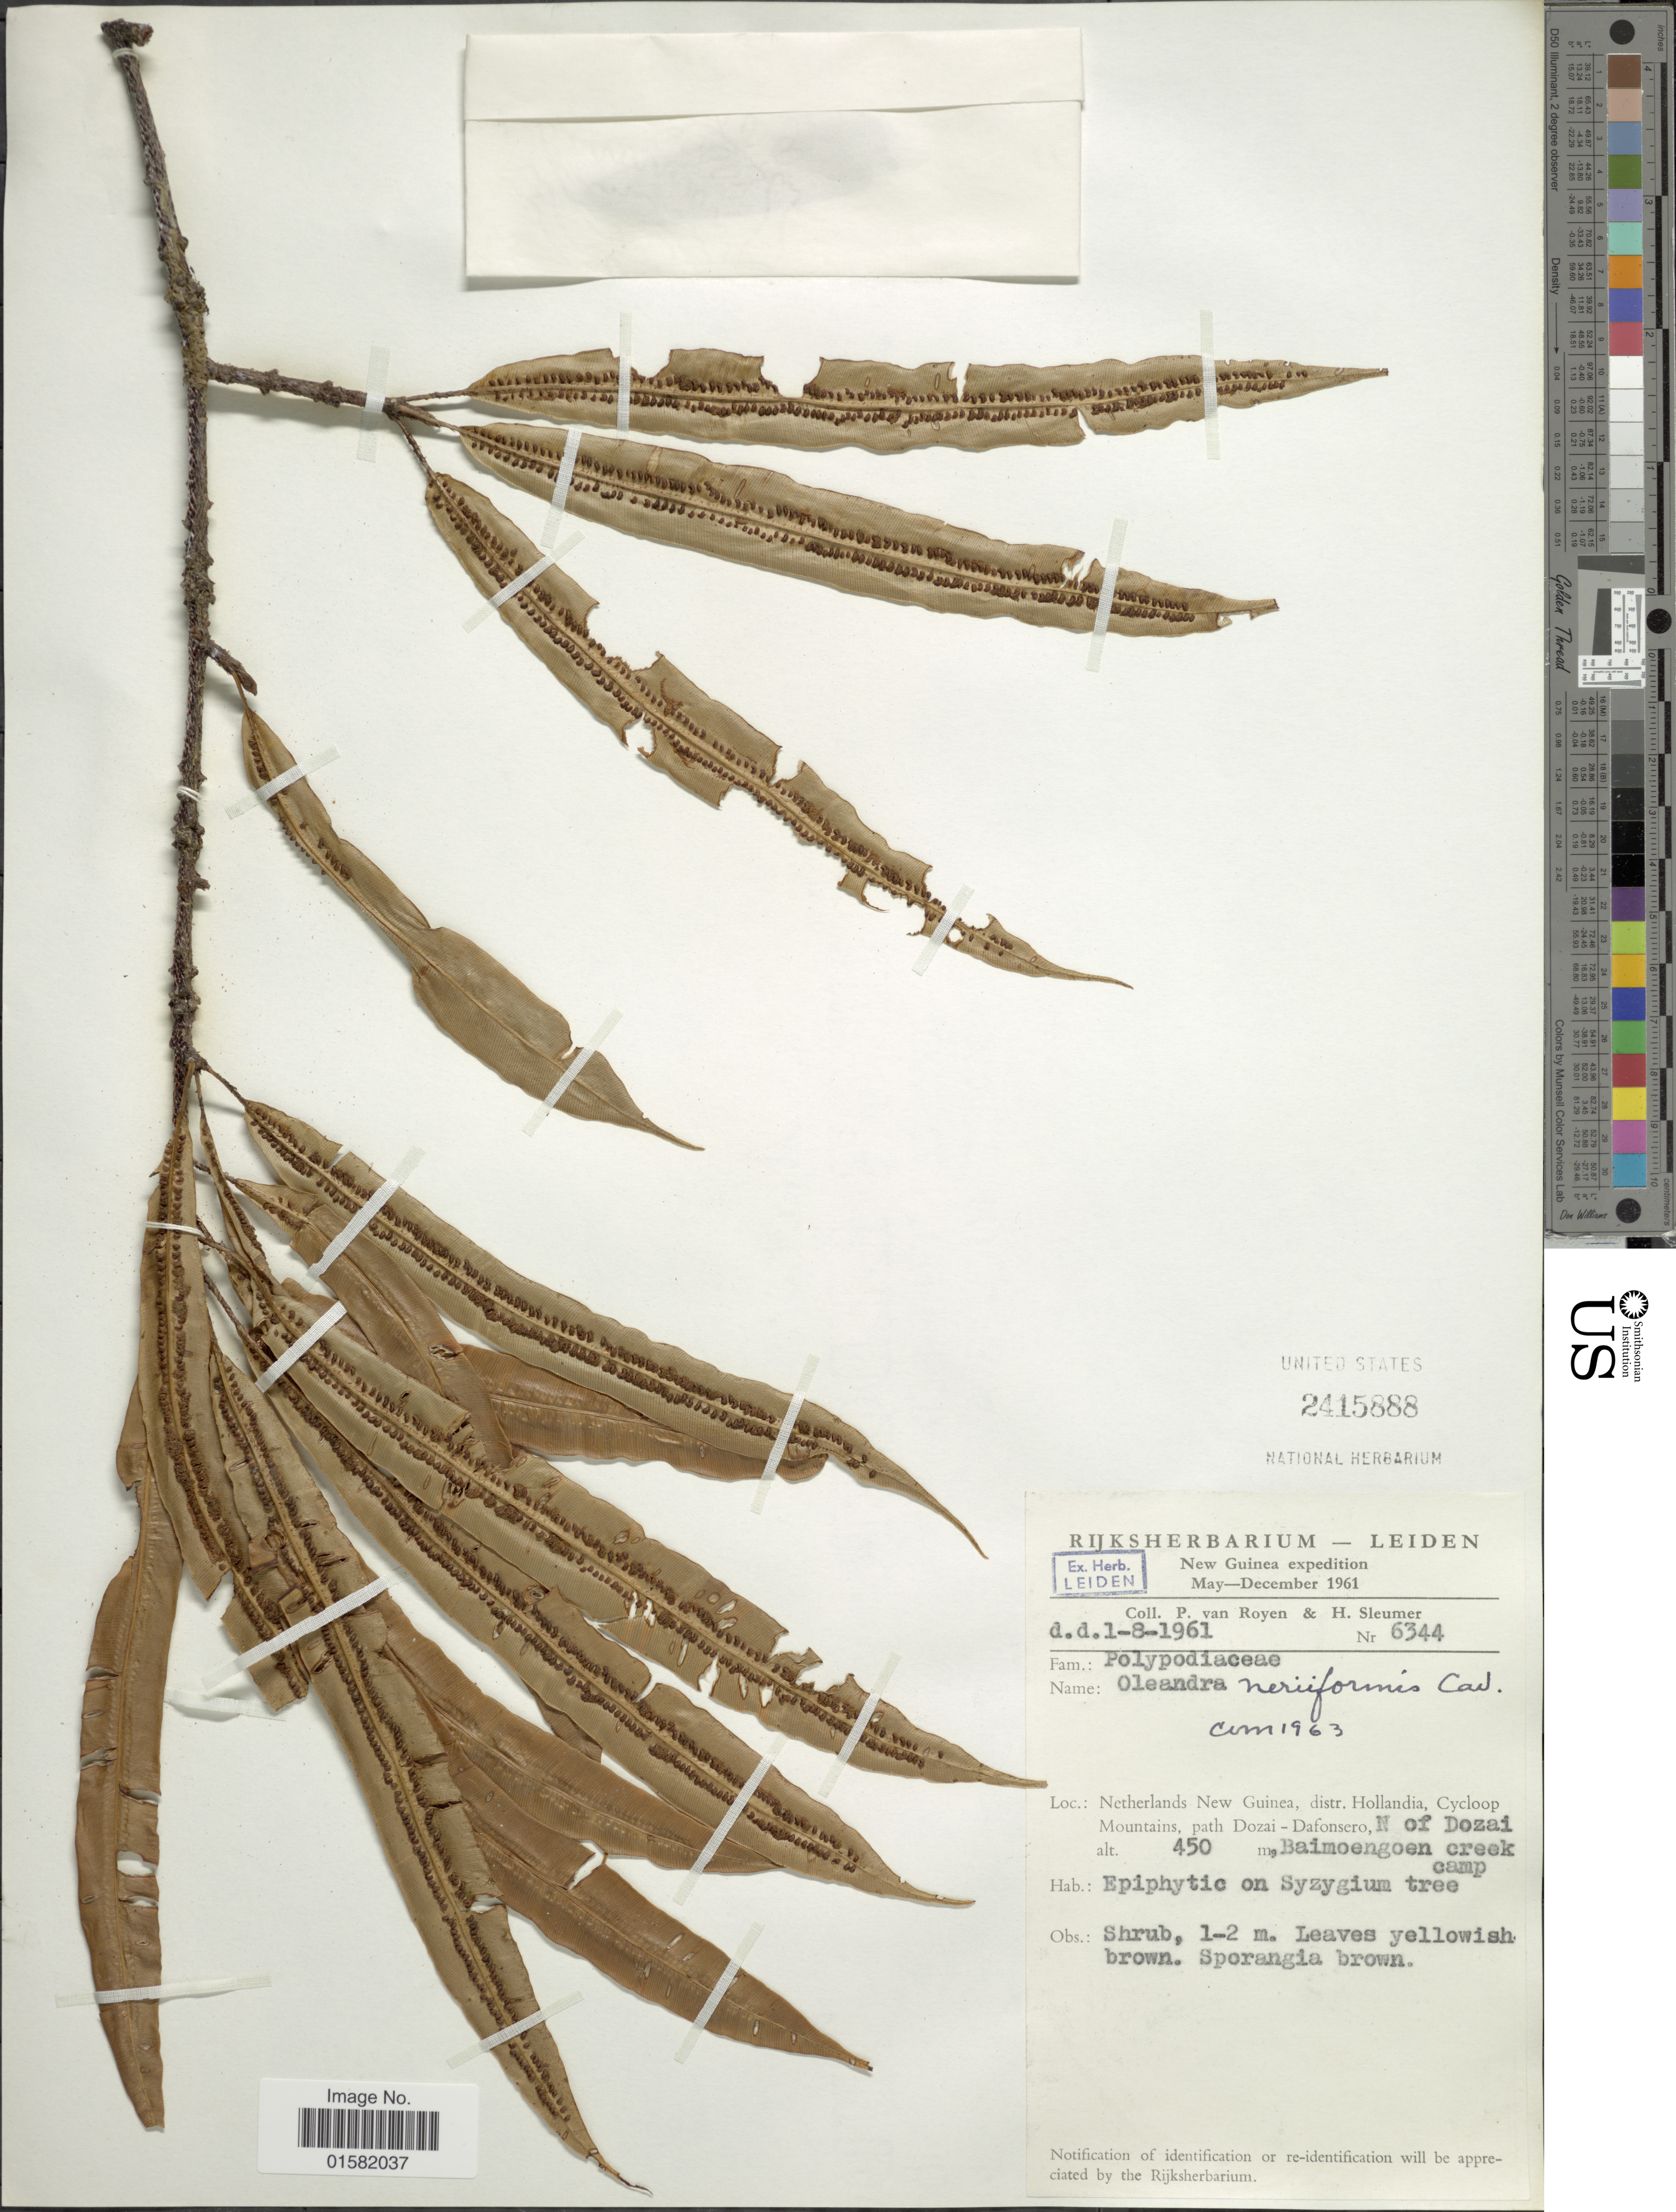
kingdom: Plantae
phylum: Tracheophyta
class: Polypodiopsida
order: Polypodiales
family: Oleandraceae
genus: Oleandra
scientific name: Oleandra neriiformis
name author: Cav.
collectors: P. van Royen & H. O. Sleumer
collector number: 6344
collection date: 1961-08-01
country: Indonesia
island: New Guinea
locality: Netherlands New Guinea, distr. Hollandia, Cycloop Mountains, path Dozia-Dafonsero, N of Dozai, Baimoengoen creek camp.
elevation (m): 450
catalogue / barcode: US 2415888